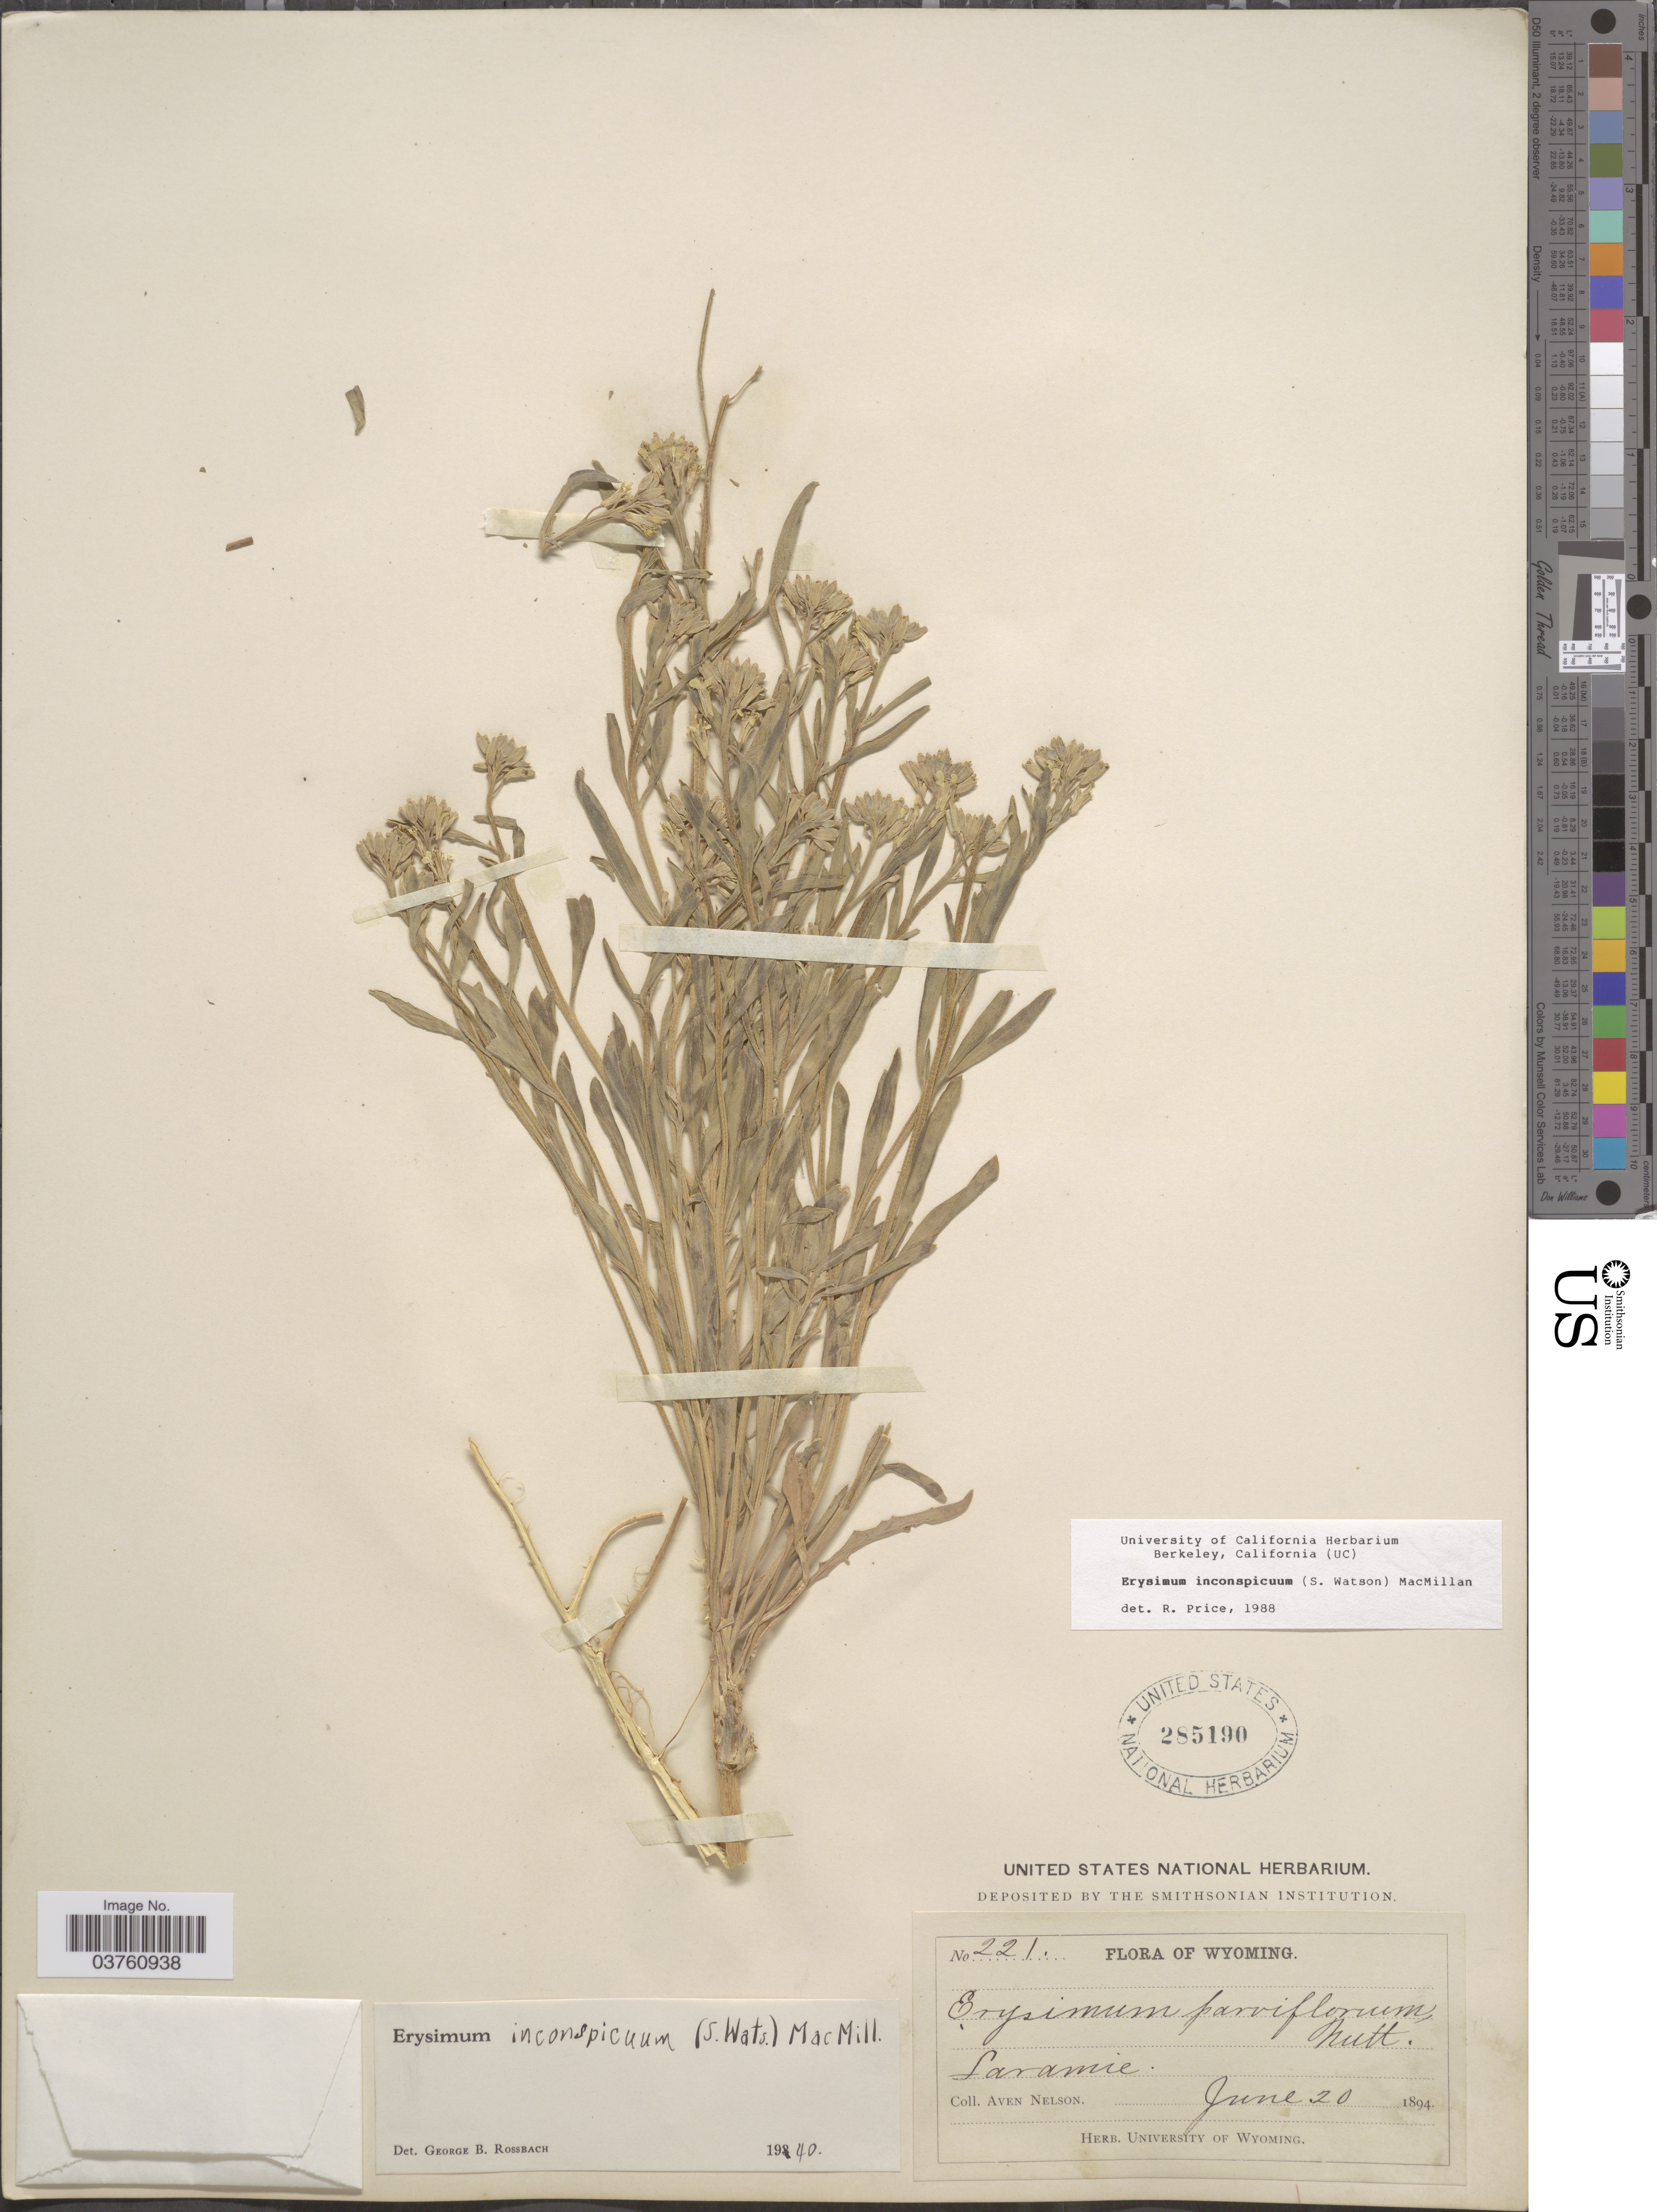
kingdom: Plantae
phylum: Tracheophyta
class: Magnoliopsida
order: Brassicales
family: Brassicaceae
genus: Erysimum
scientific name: Erysimum inconspicuum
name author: (S. Watson) MacMill.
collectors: A. Nelson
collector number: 221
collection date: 1894-06-20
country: United States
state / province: Wyoming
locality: Laramie.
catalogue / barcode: US 285190